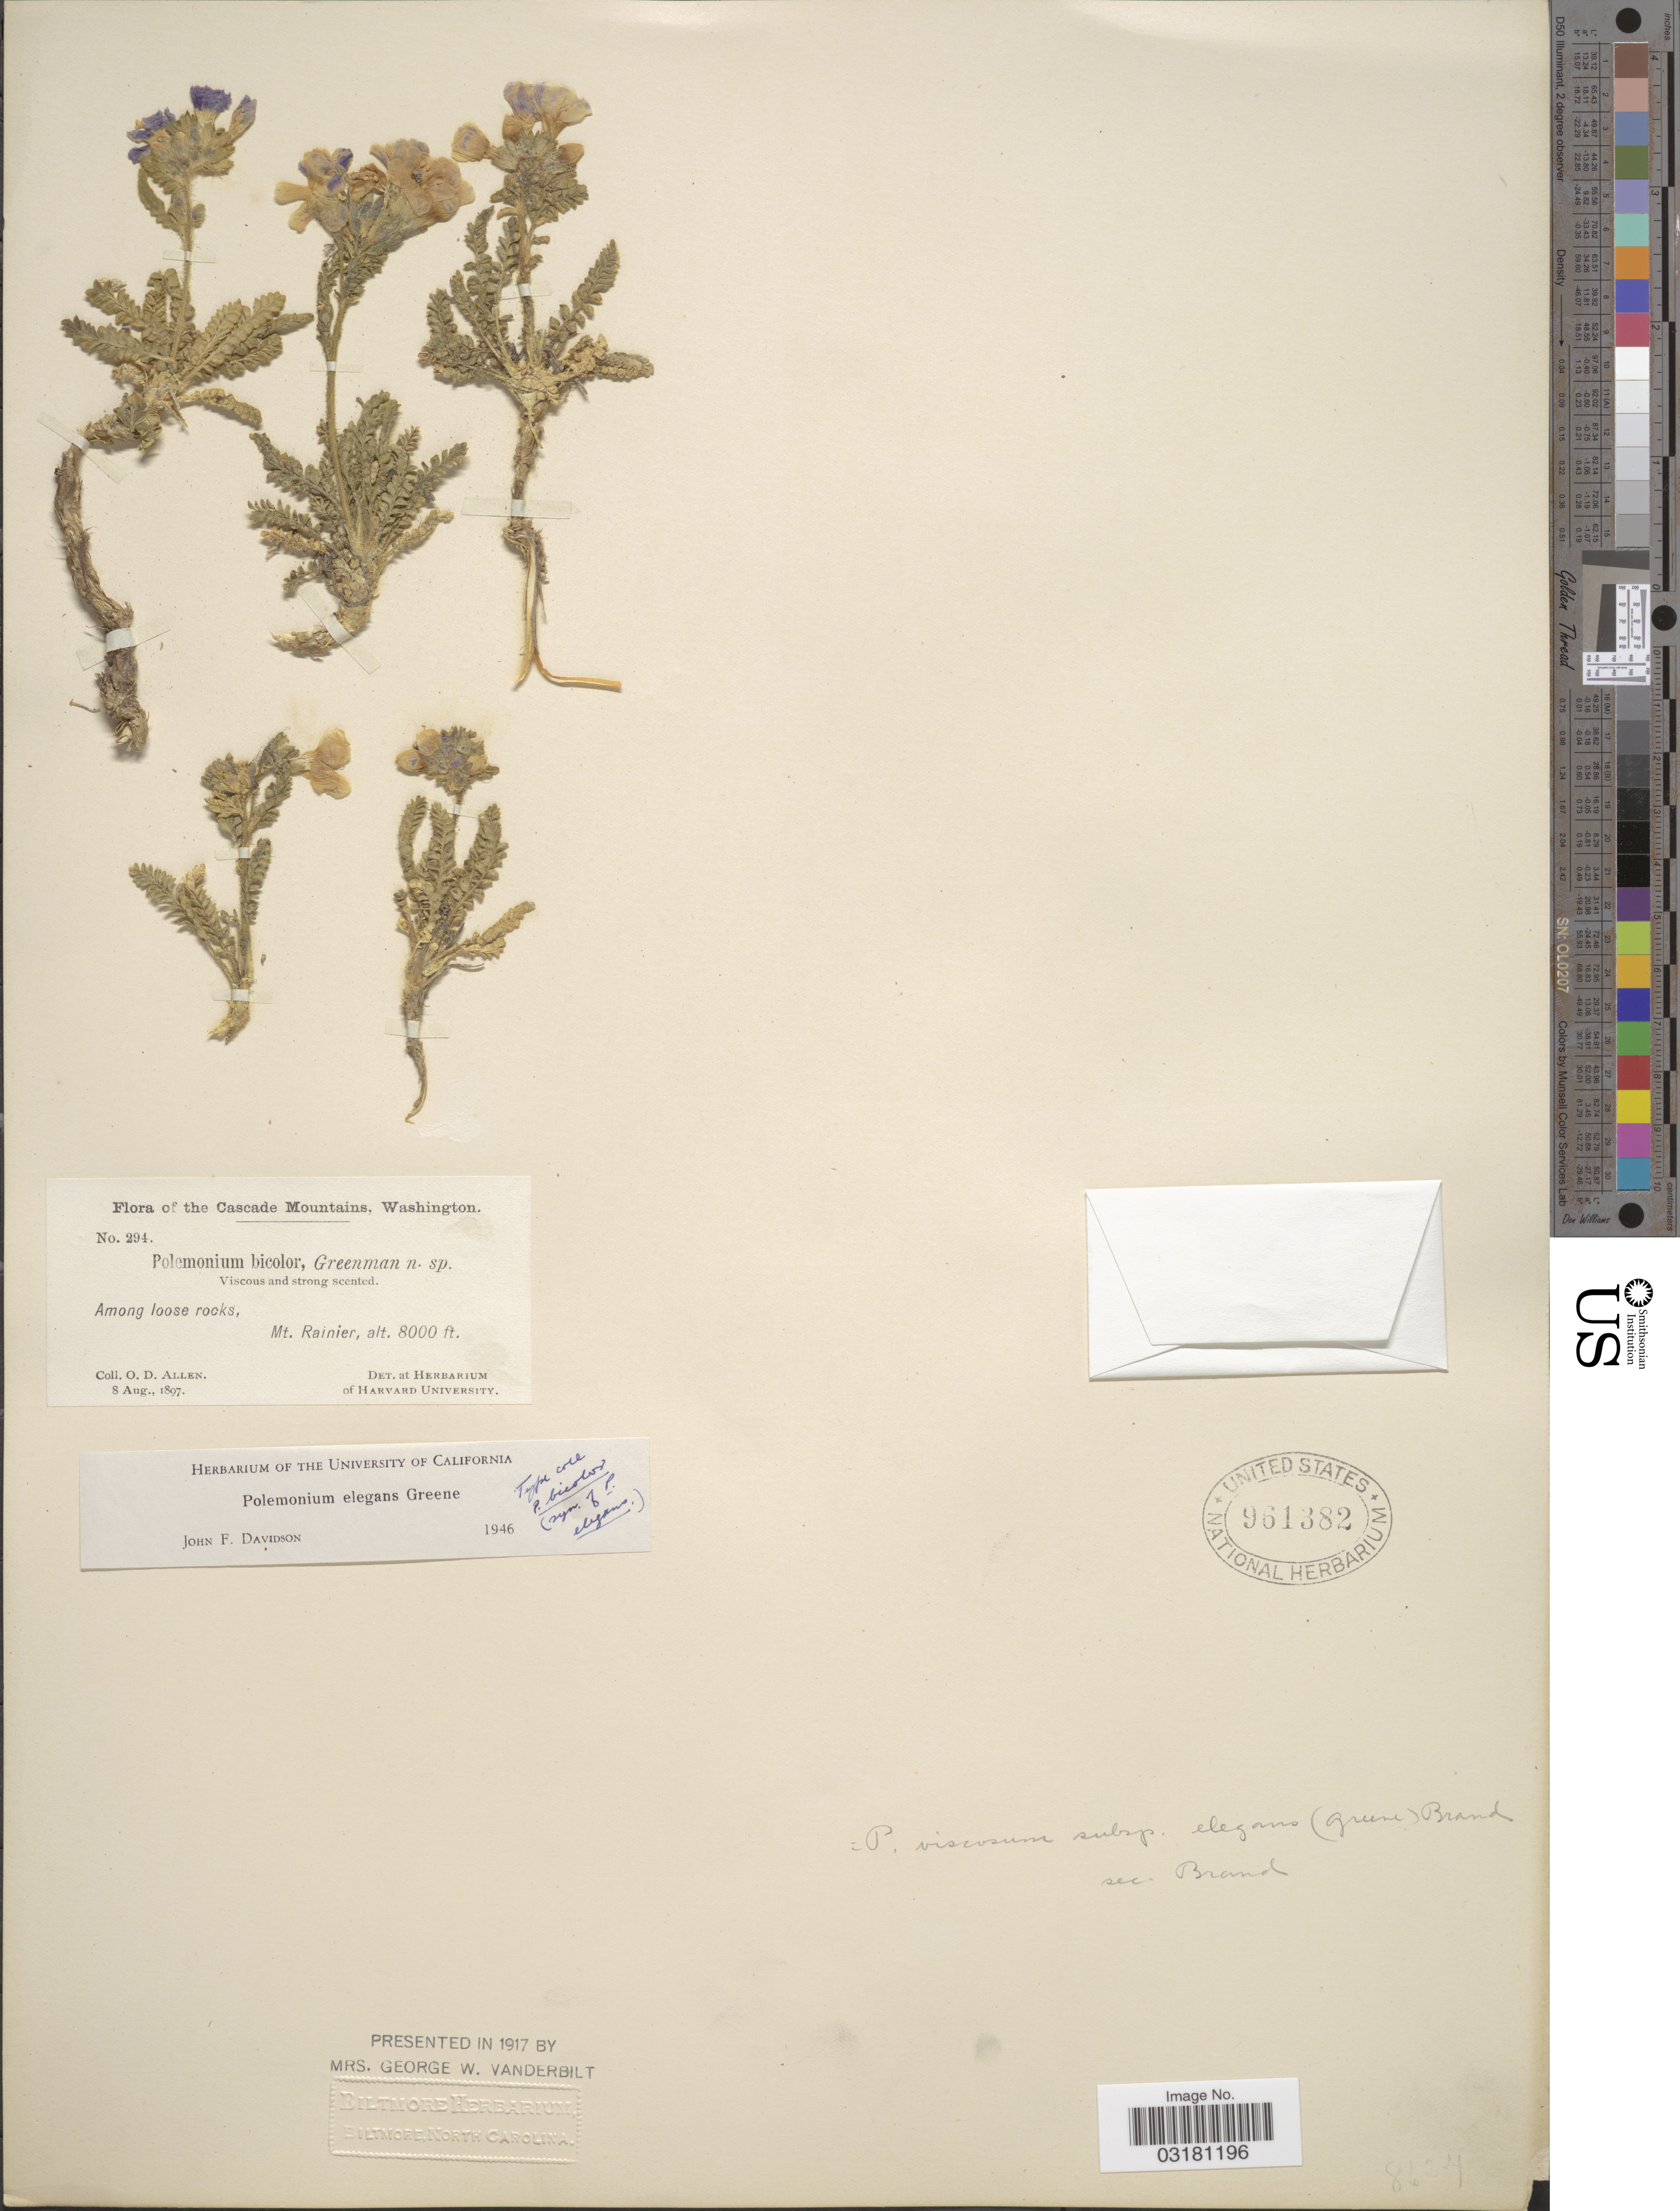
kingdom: Plantae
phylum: Tracheophyta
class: Magnoliopsida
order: Ericales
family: Polemoniaceae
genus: Polemonium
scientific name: Polemonium elegans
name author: S.W. Greene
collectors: O. D. Allen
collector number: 294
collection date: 1897-08-08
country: United States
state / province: Washington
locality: The Cascade Mountains. Mt. Rainier.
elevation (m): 2438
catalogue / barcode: US 961382